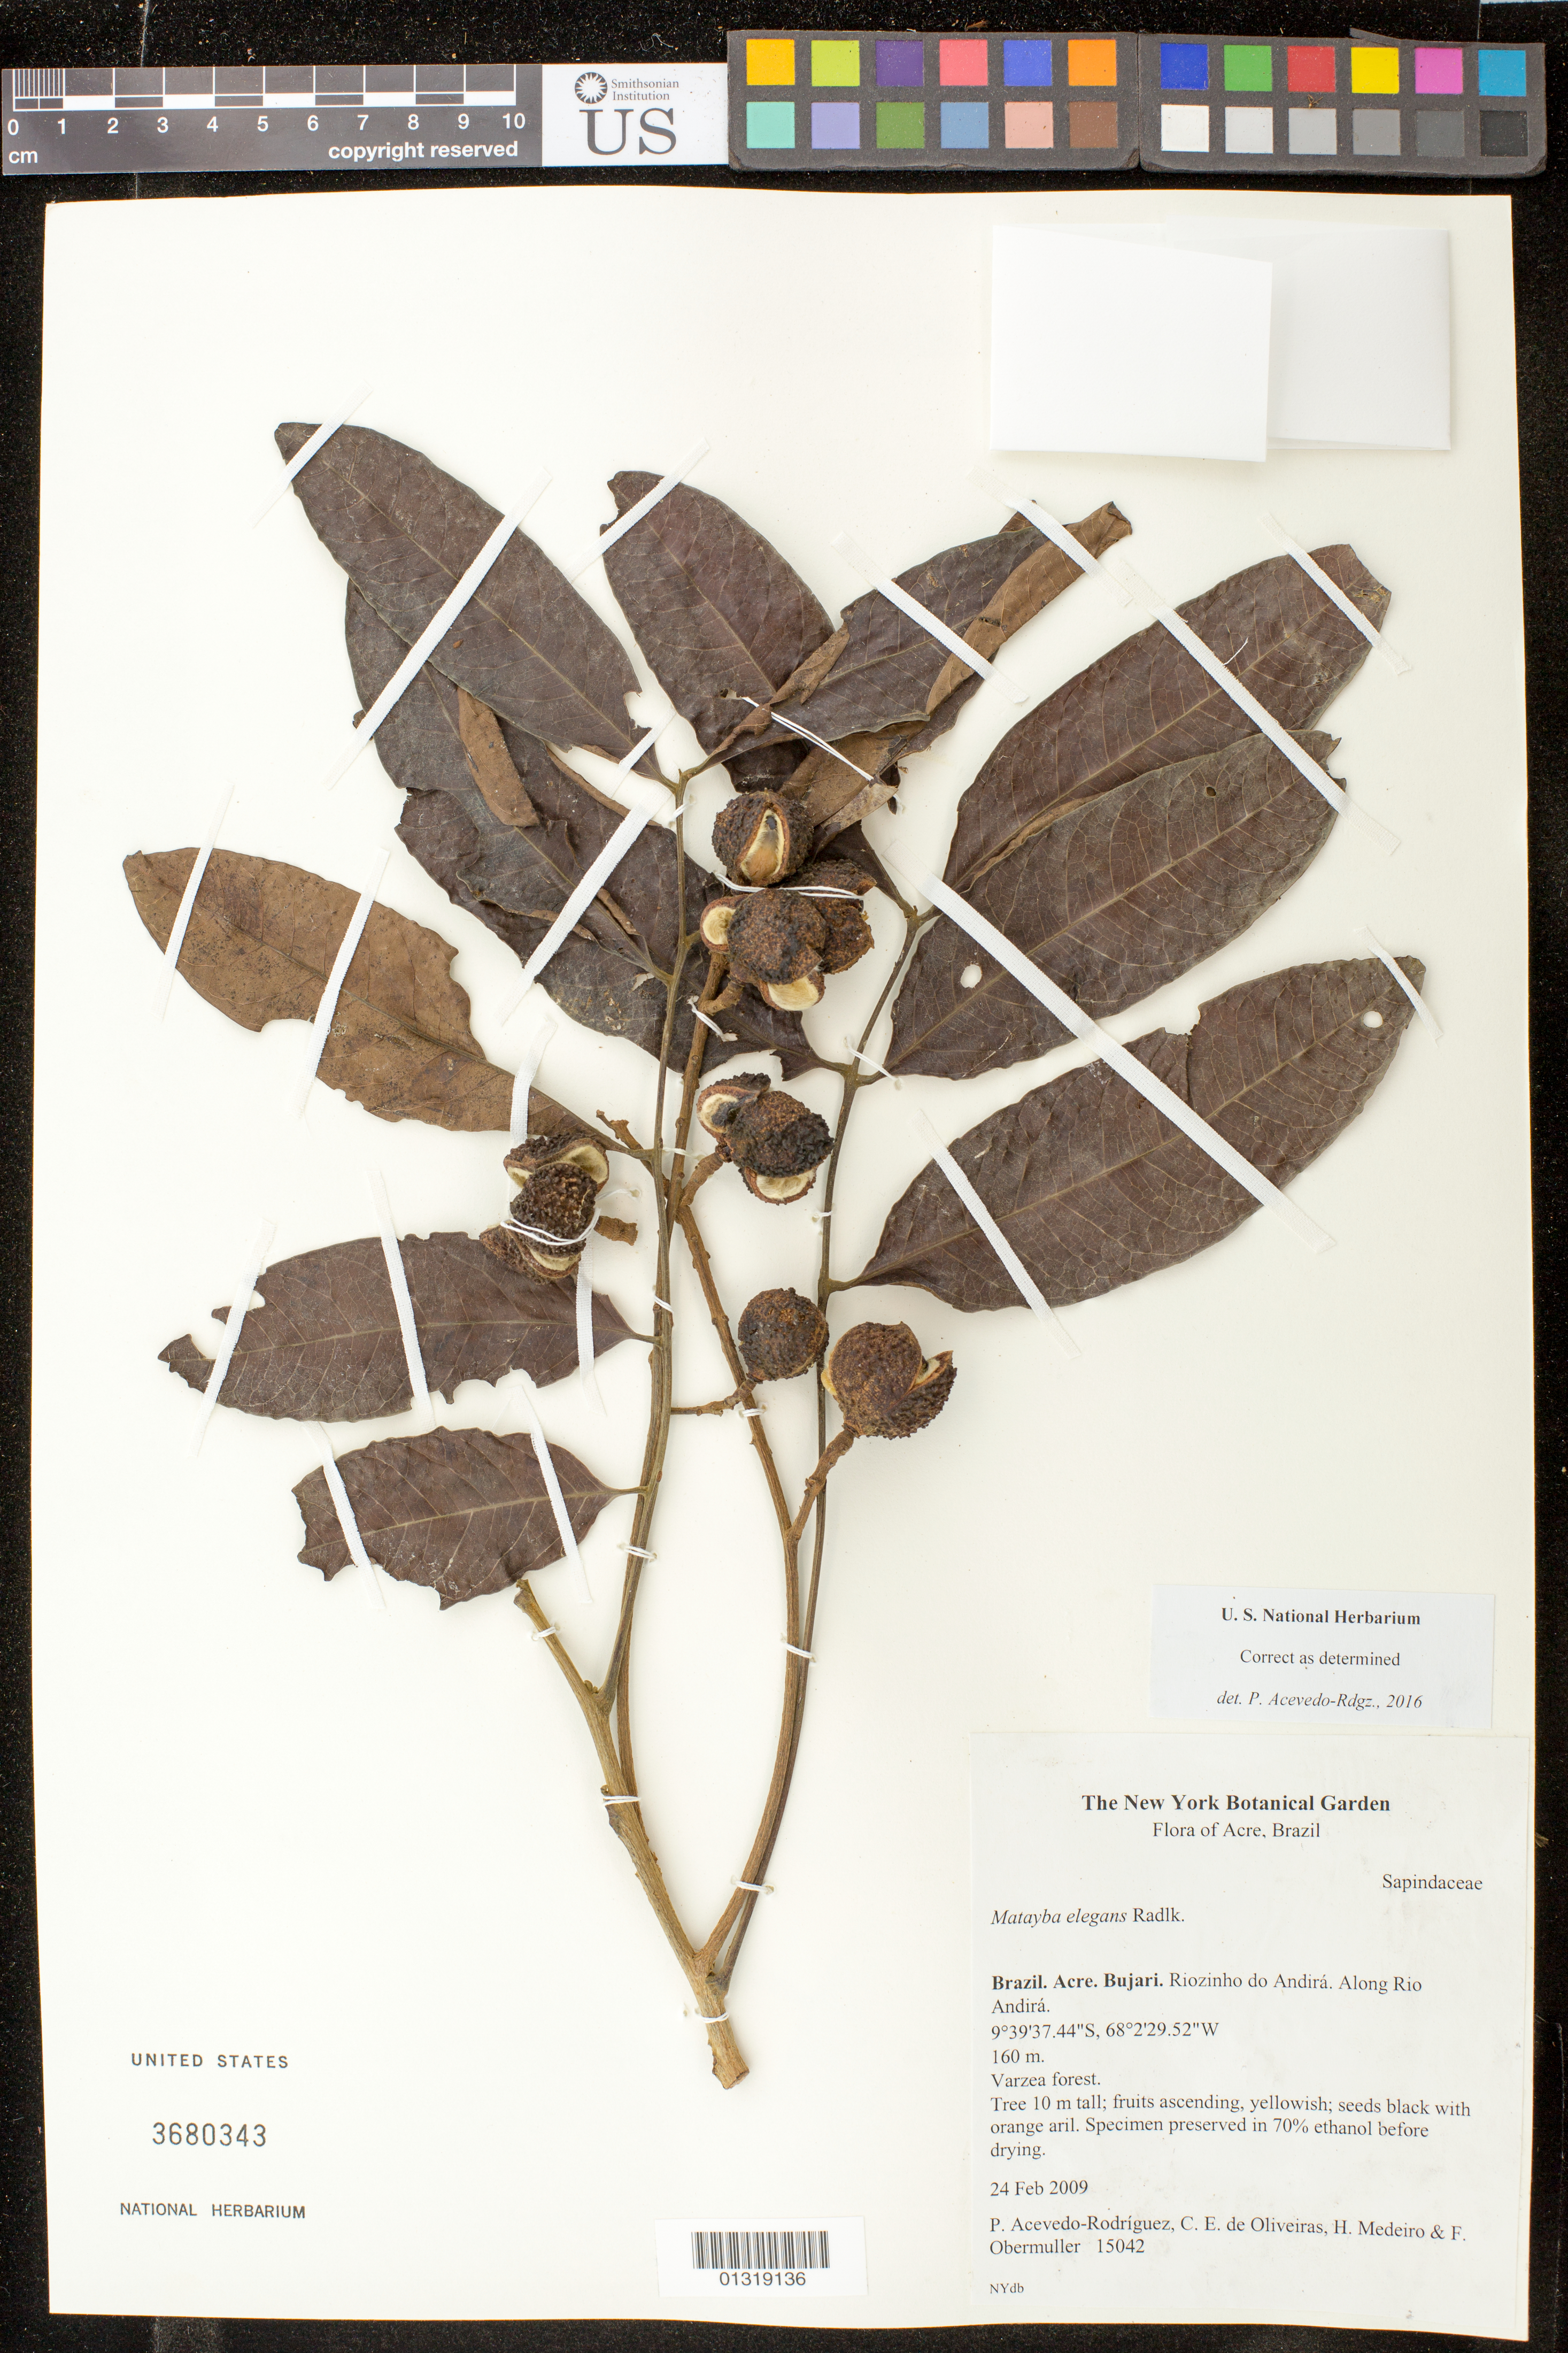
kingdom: Plantae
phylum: Tracheophyta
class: Magnoliopsida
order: Sapindales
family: Sapindaceae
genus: Matayba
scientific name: Matayba elegans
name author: Radlk.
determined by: Acevedo-Rodríguez, P., (BOT), Smithsonian Institution - National Museum of Natural History (UNITED STATES)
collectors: P. Acevedo-Rodr., C. E. de Oliveiras, H. Medeiro & F. A. Obermuller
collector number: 15042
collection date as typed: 24 Feb 2009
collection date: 2009-02-24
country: Brazil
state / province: Acre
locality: Acre; Muncipio Bujarí, Riocinho Anjira. Along Rio Anjira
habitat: Varzea forest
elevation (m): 160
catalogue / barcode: US 3680343